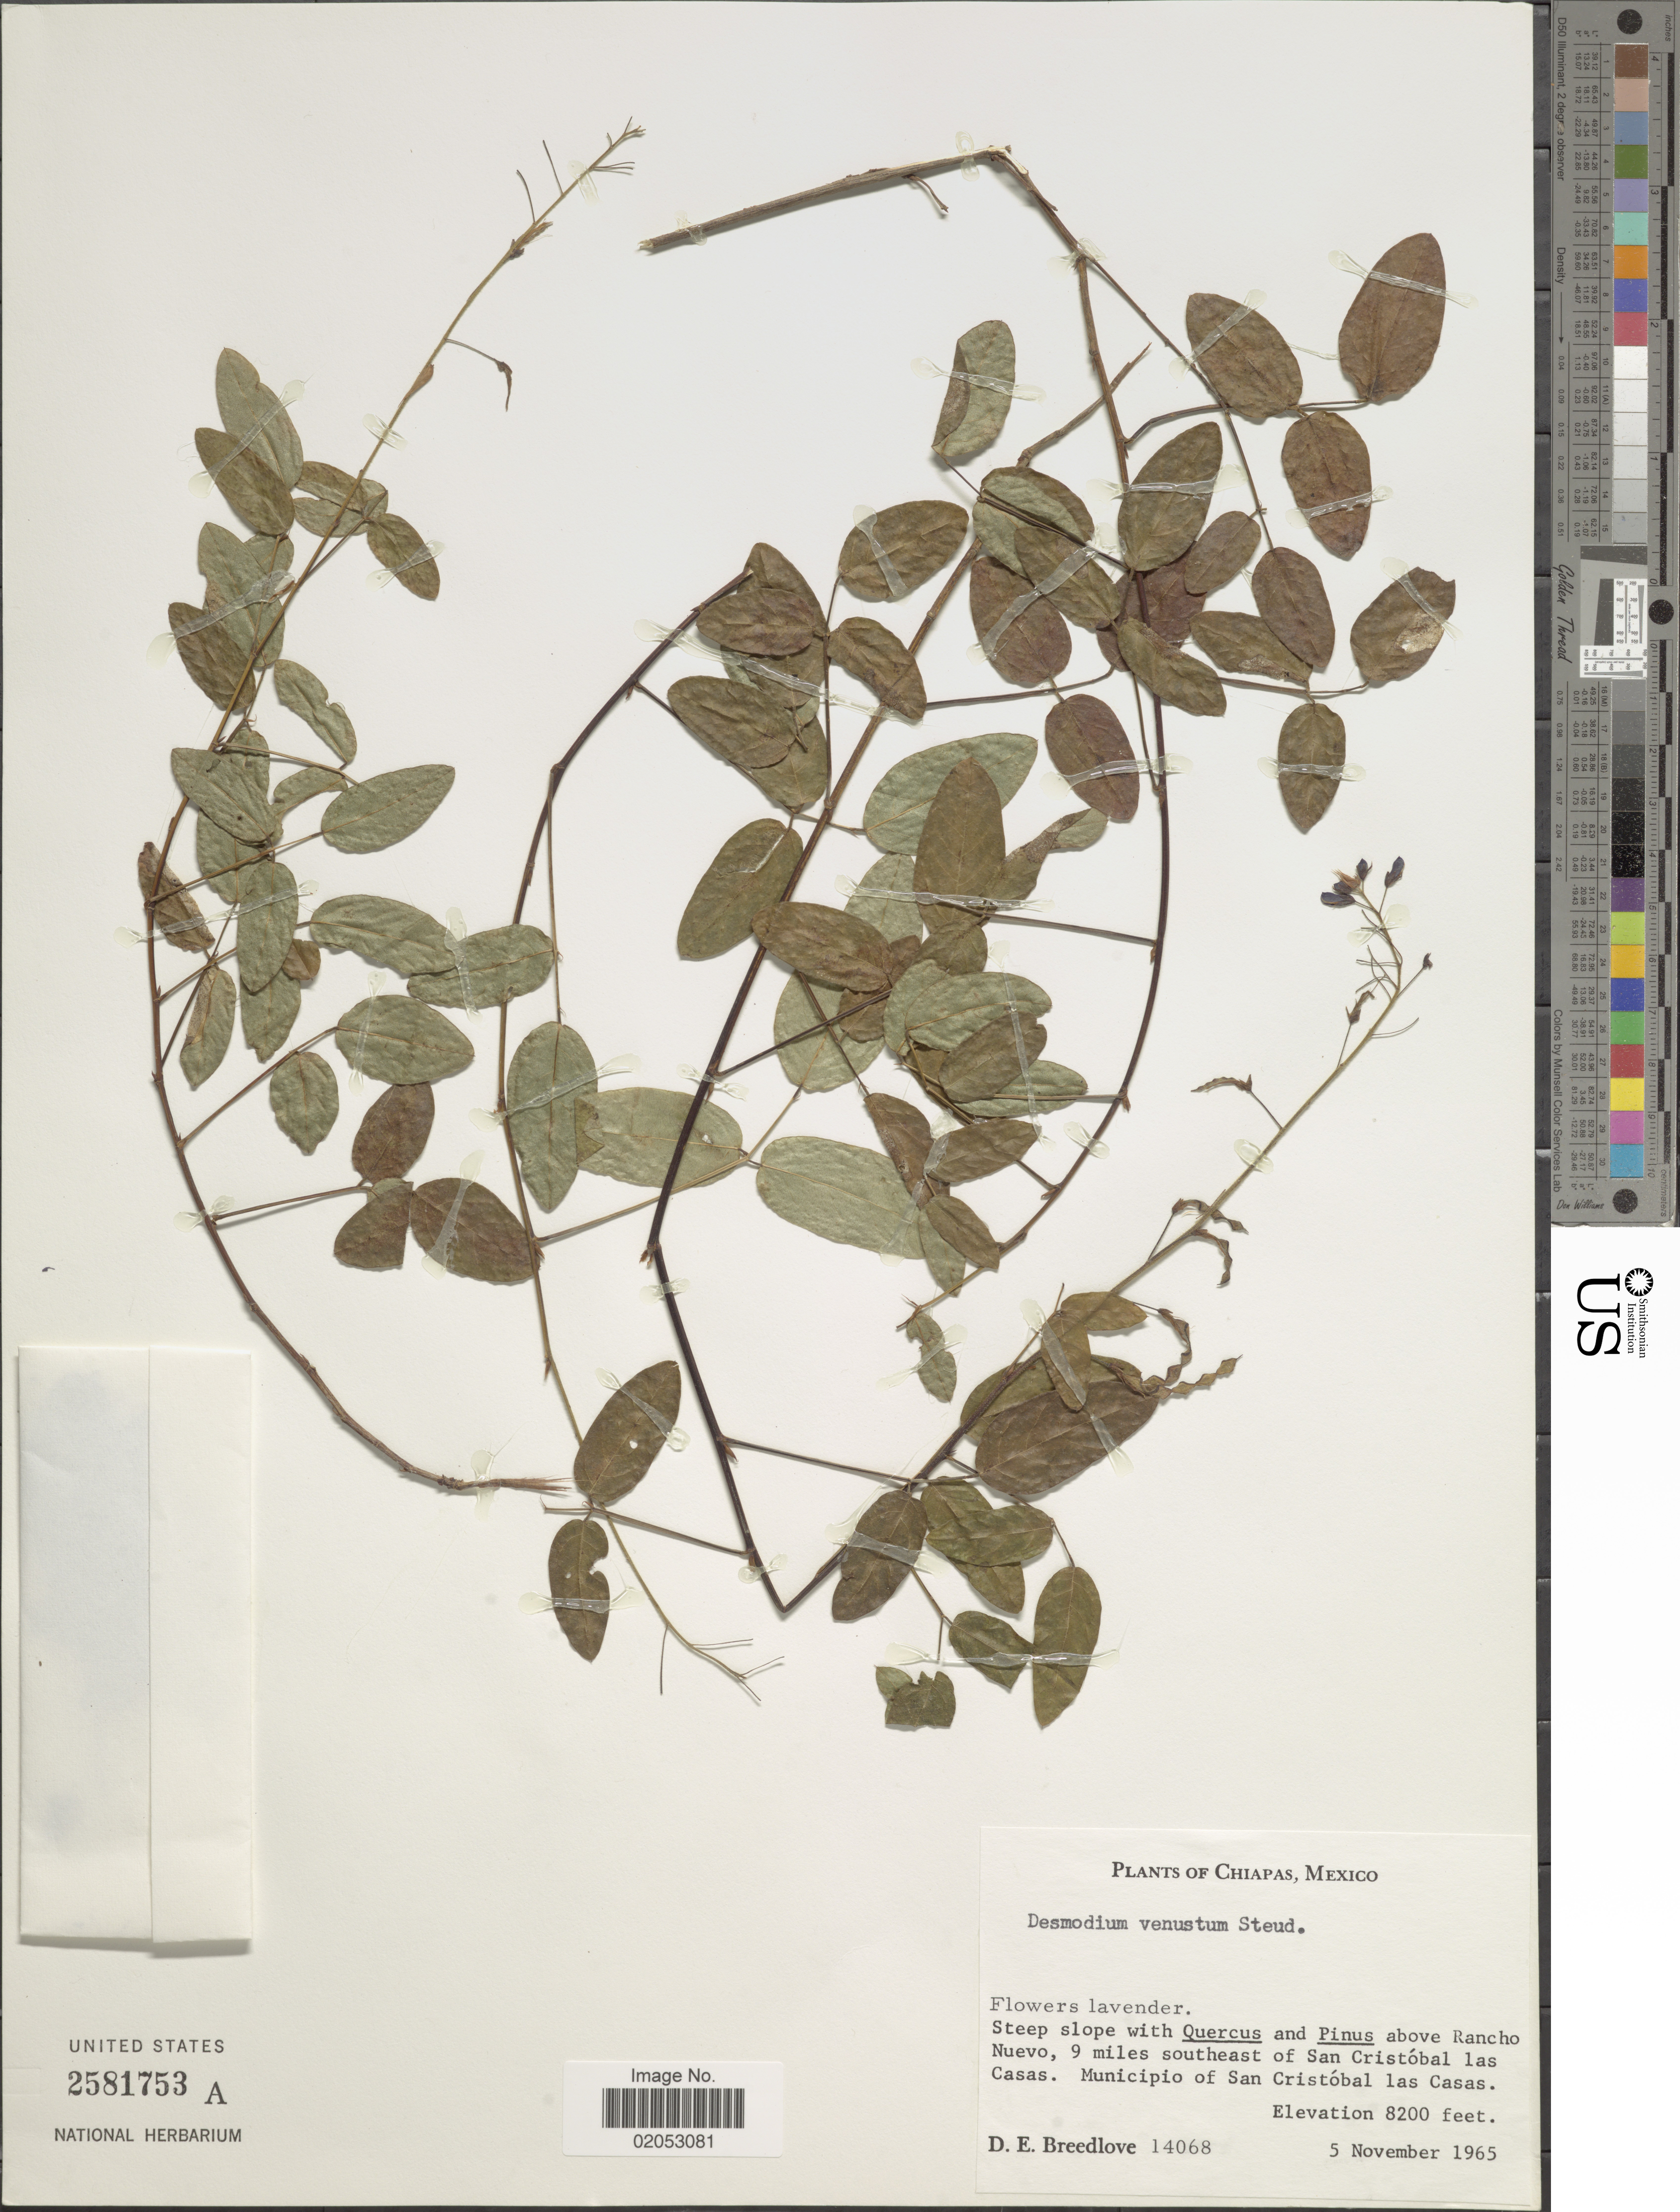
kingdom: Plantae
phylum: Tracheophyta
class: Magnoliopsida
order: Fabales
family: Fabaceae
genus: Desmodium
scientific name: Desmodium venustum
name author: Steud.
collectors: D. E. Breedlove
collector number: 14068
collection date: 1965-11-05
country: Mexico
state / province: Chiapas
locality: Steep slope with Quercus and Pinus above Rancho Nuevo, 9 miles southeast of San Cristóbal las Casas. Municipio of San Cristóbal las Casas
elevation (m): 2499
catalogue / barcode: US 2581753A